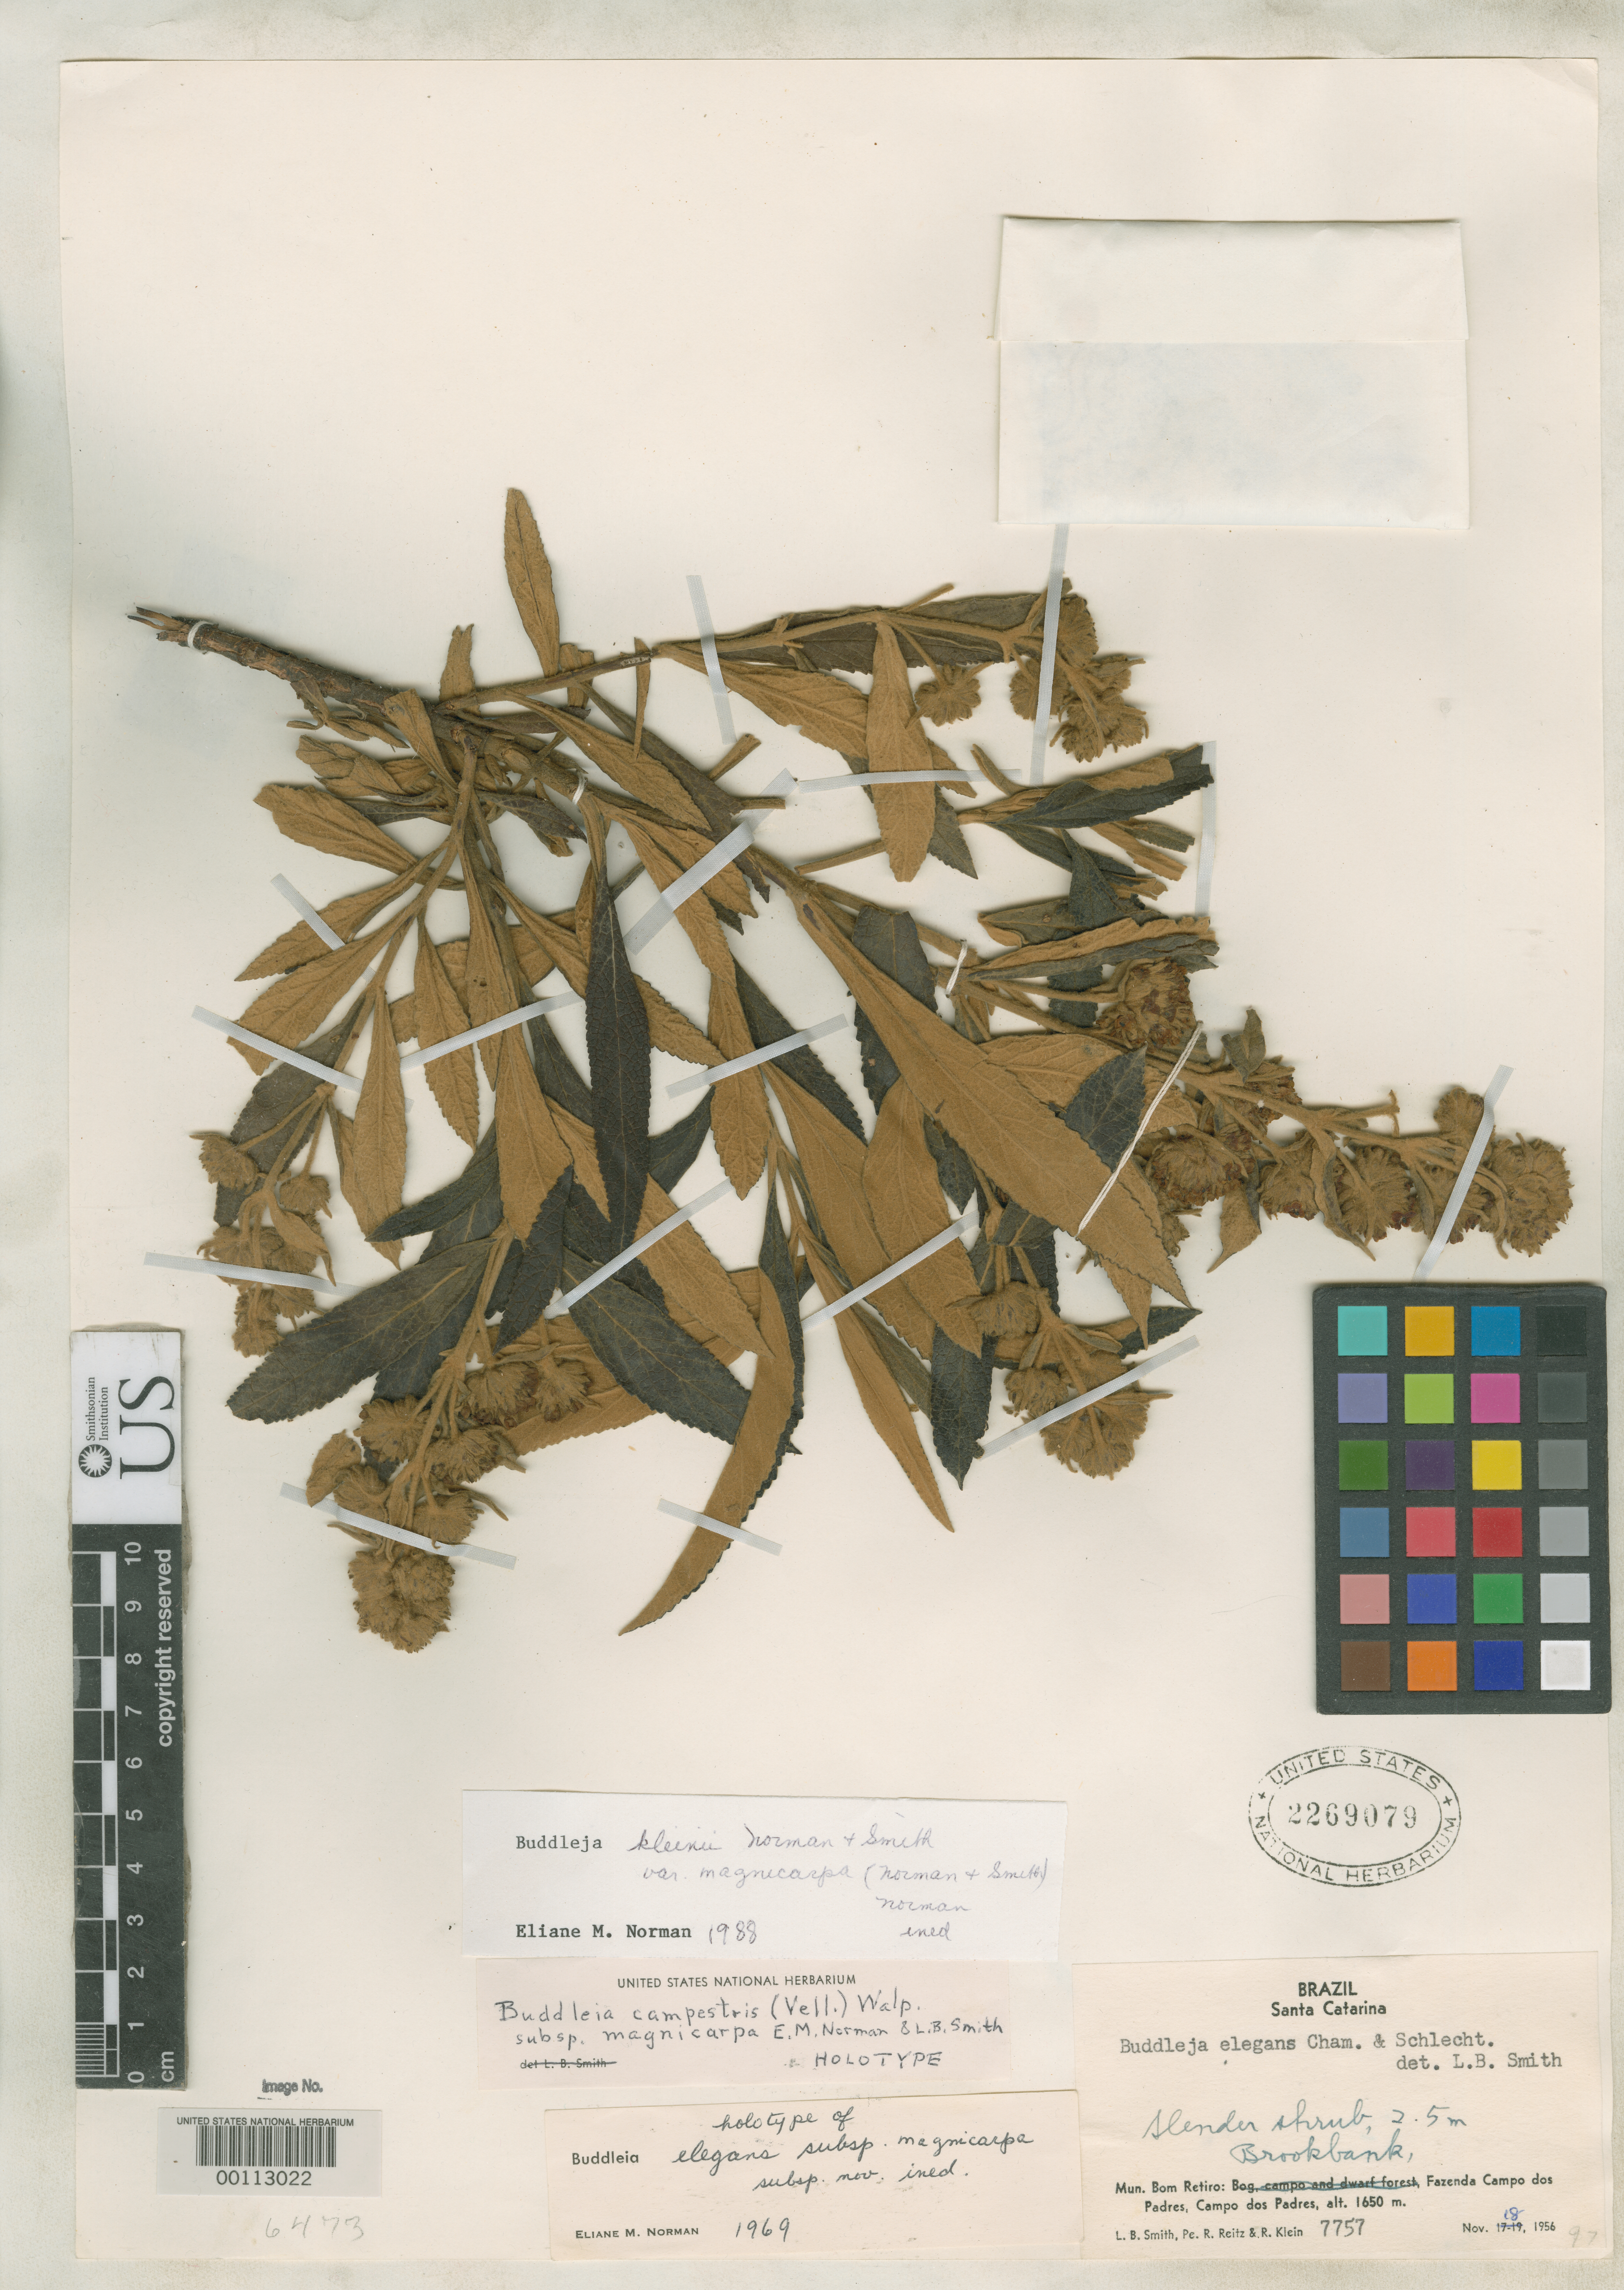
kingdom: Plantae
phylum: Tracheophyta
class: Magnoliopsida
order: Lamiales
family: Scrophulariaceae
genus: Buddleja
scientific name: Buddleja campestris subsp. magnicarpa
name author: E.M. Norman & L.B. Sm. in L.B. Sm.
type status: Holotype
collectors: L. Smith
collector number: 7757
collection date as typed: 18 Nov 1956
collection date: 1956-11-18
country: Brazil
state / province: Santa Catarina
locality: Bom Retiro, Fazenda Campo dos Padres.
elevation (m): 1650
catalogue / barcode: US 2269079